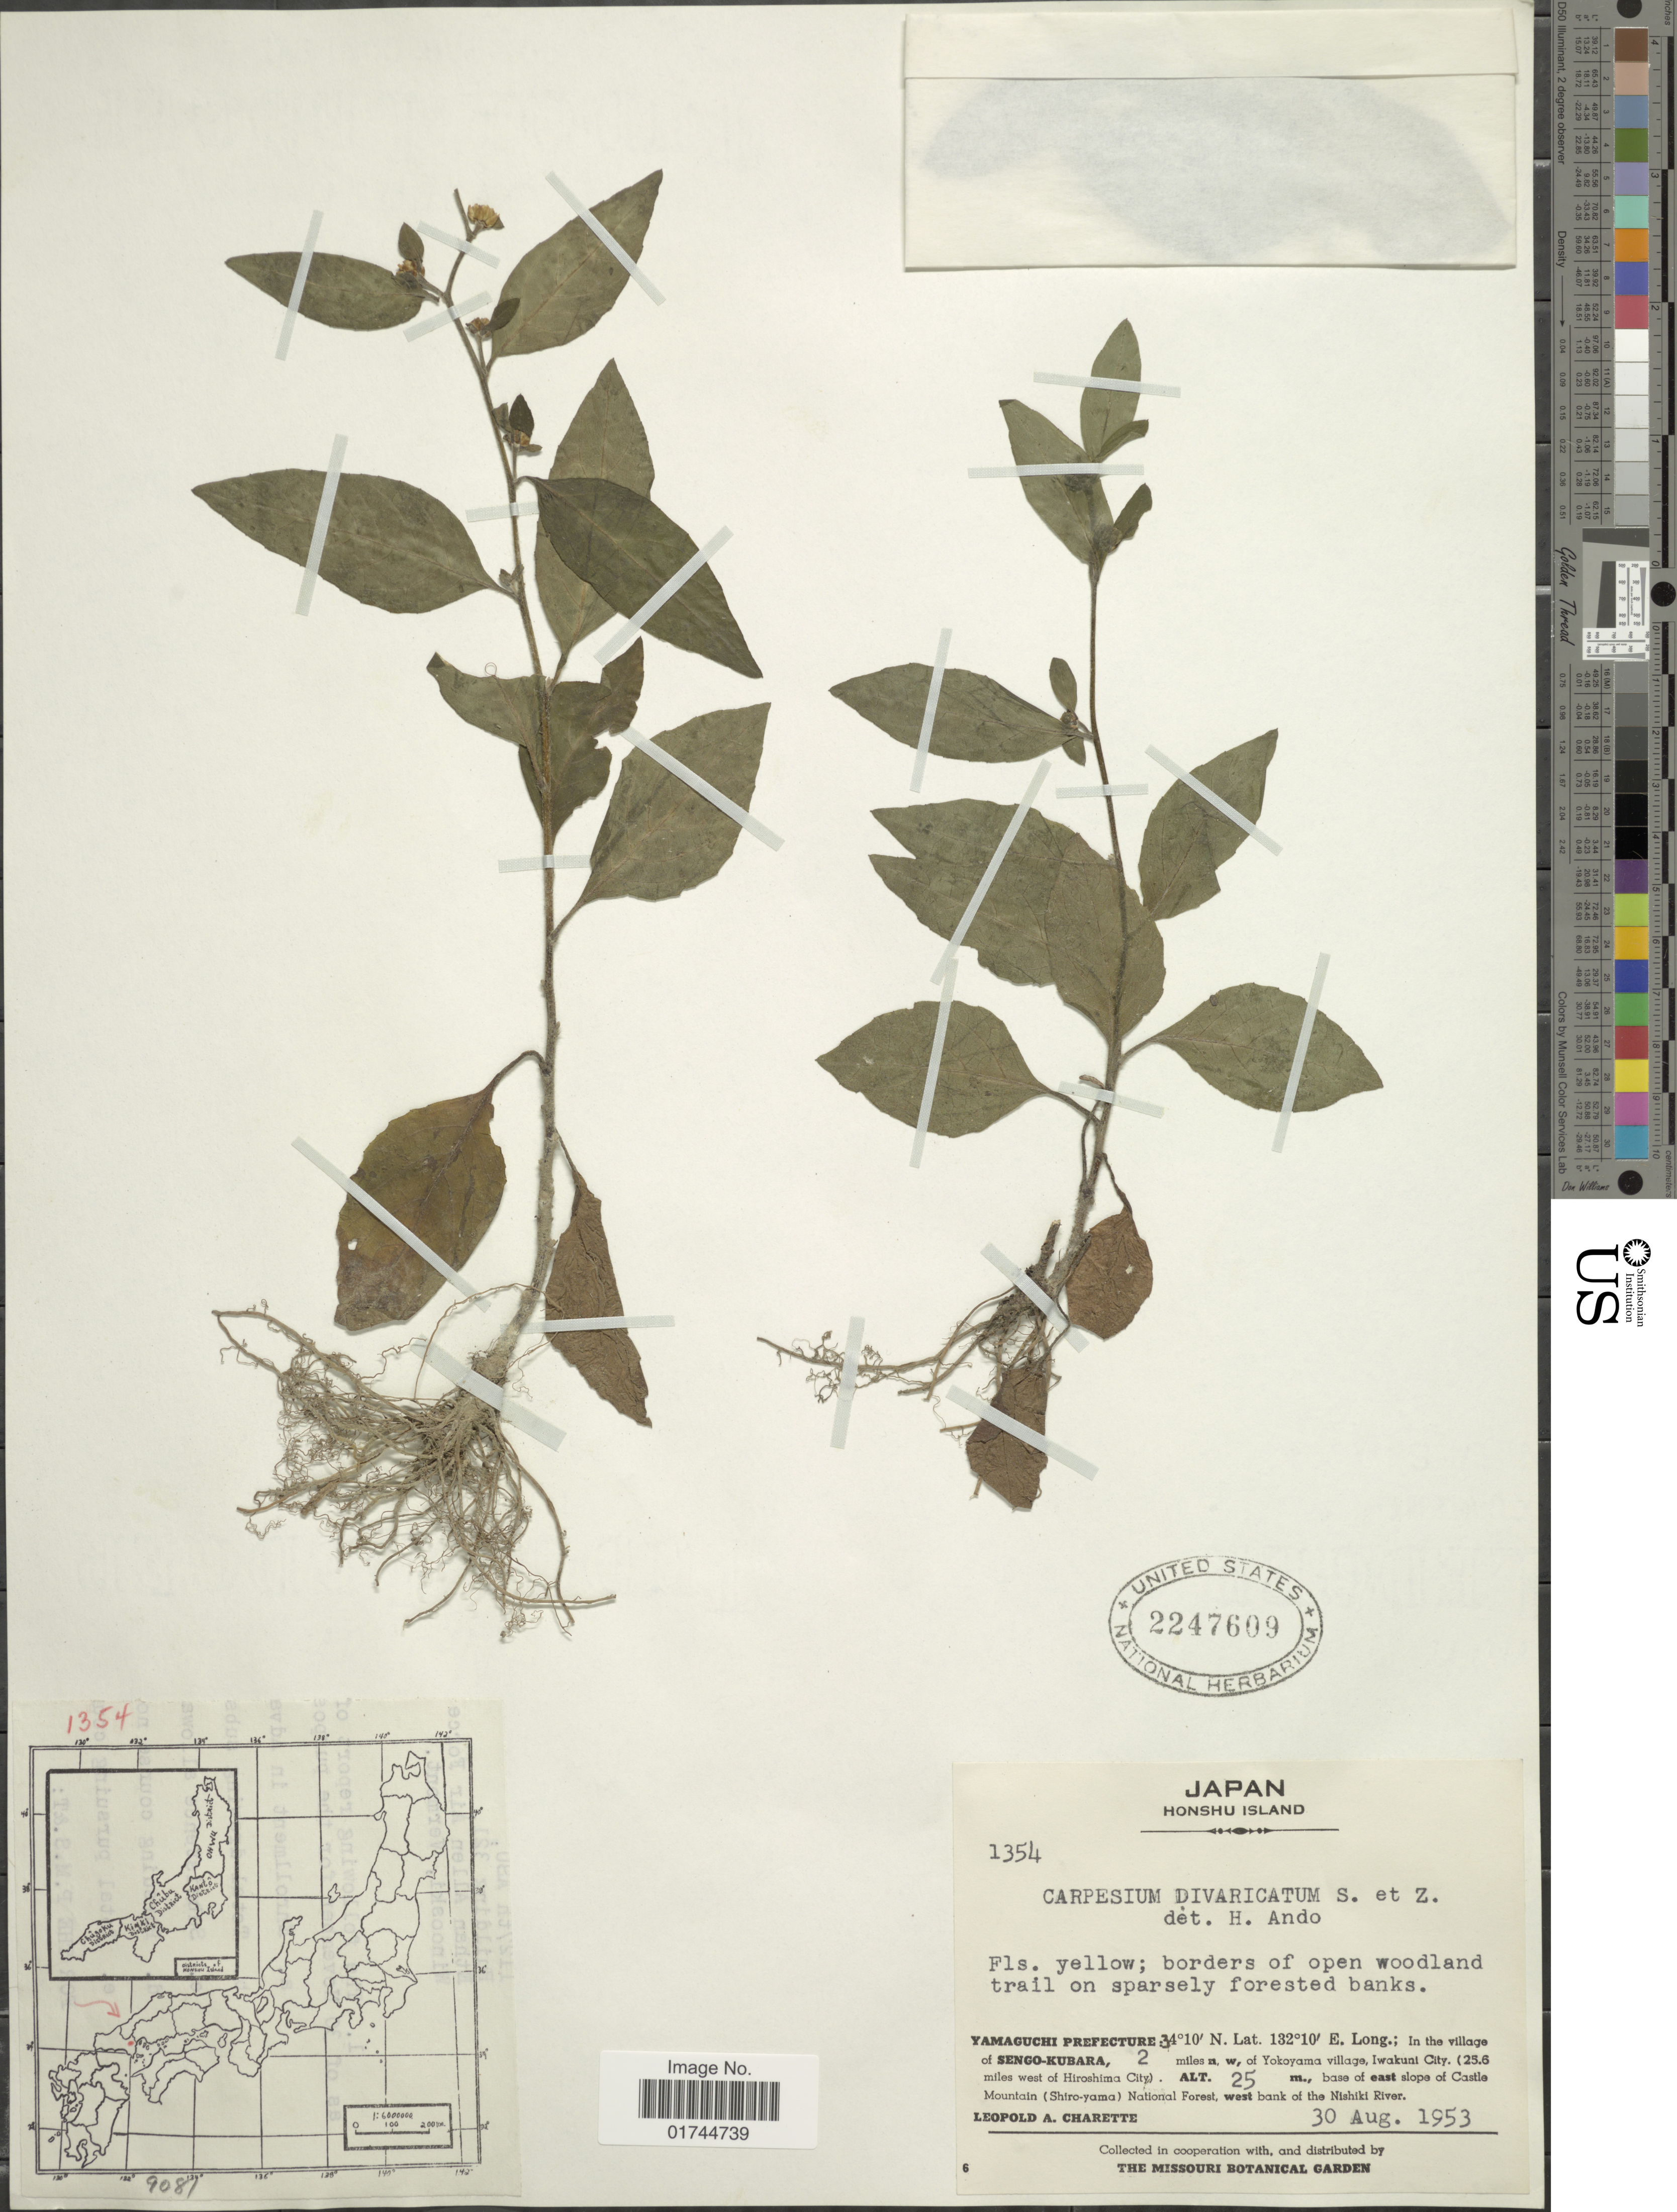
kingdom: Plantae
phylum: Tracheophyta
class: Magnoliopsida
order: Asterales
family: Asteraceae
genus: Carpesium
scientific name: Carpesium divarticatum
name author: Siebold & Zucc.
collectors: L. A. Charette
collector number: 1354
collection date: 1953-08-30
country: Japan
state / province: Yamaguti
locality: Yamaguschi Prefecture, in the village of Sengo-Kubara, 2 miles n. w., of Yokoyama village, Iwakuni City (25.6 miles west of Hiroshima City), base of east slope of Castle Mountain (Shiro-yama) National Forest, west bank of the Nishiki River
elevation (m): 25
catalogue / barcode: US 2247609